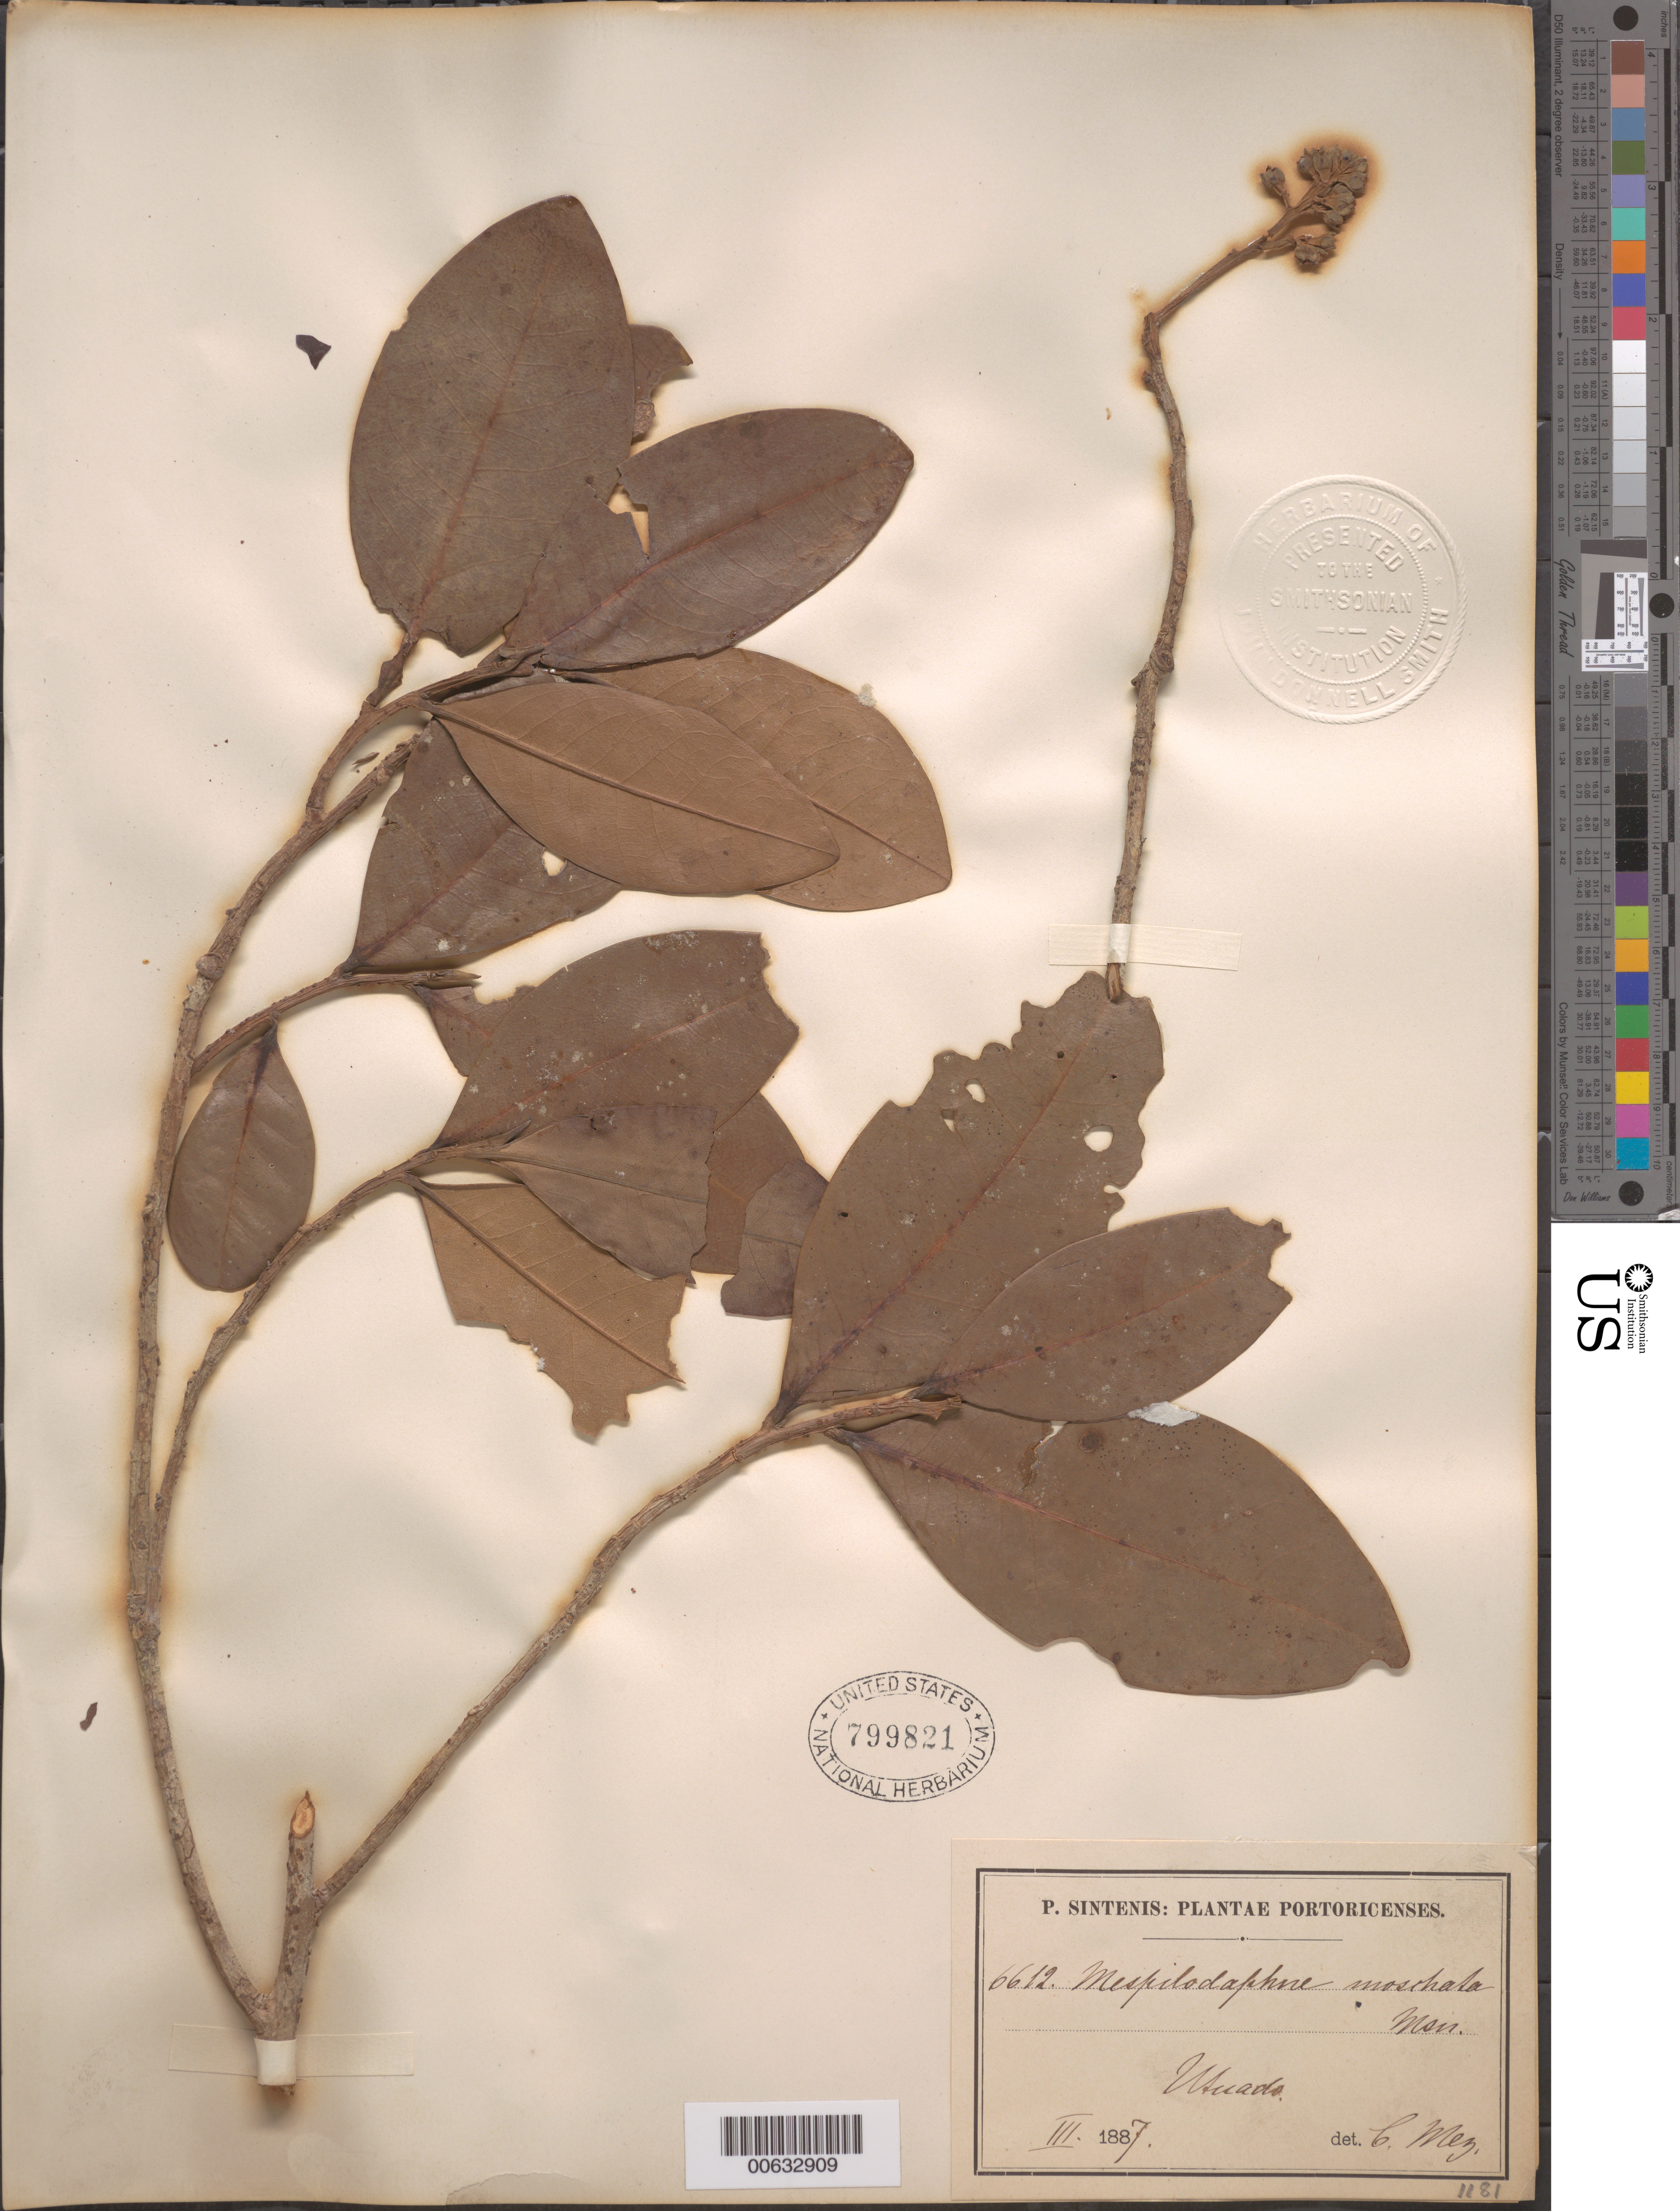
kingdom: Plantae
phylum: Tracheophyta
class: Magnoliopsida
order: Laurales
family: Lauraceae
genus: Ocotea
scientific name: Ocotea moschata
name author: (Meisn.) Mez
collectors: P. Sintenis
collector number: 6612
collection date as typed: Mar 1887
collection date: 1887-03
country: Puerto Rico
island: Greater Antilles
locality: Utuado.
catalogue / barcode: US 799821